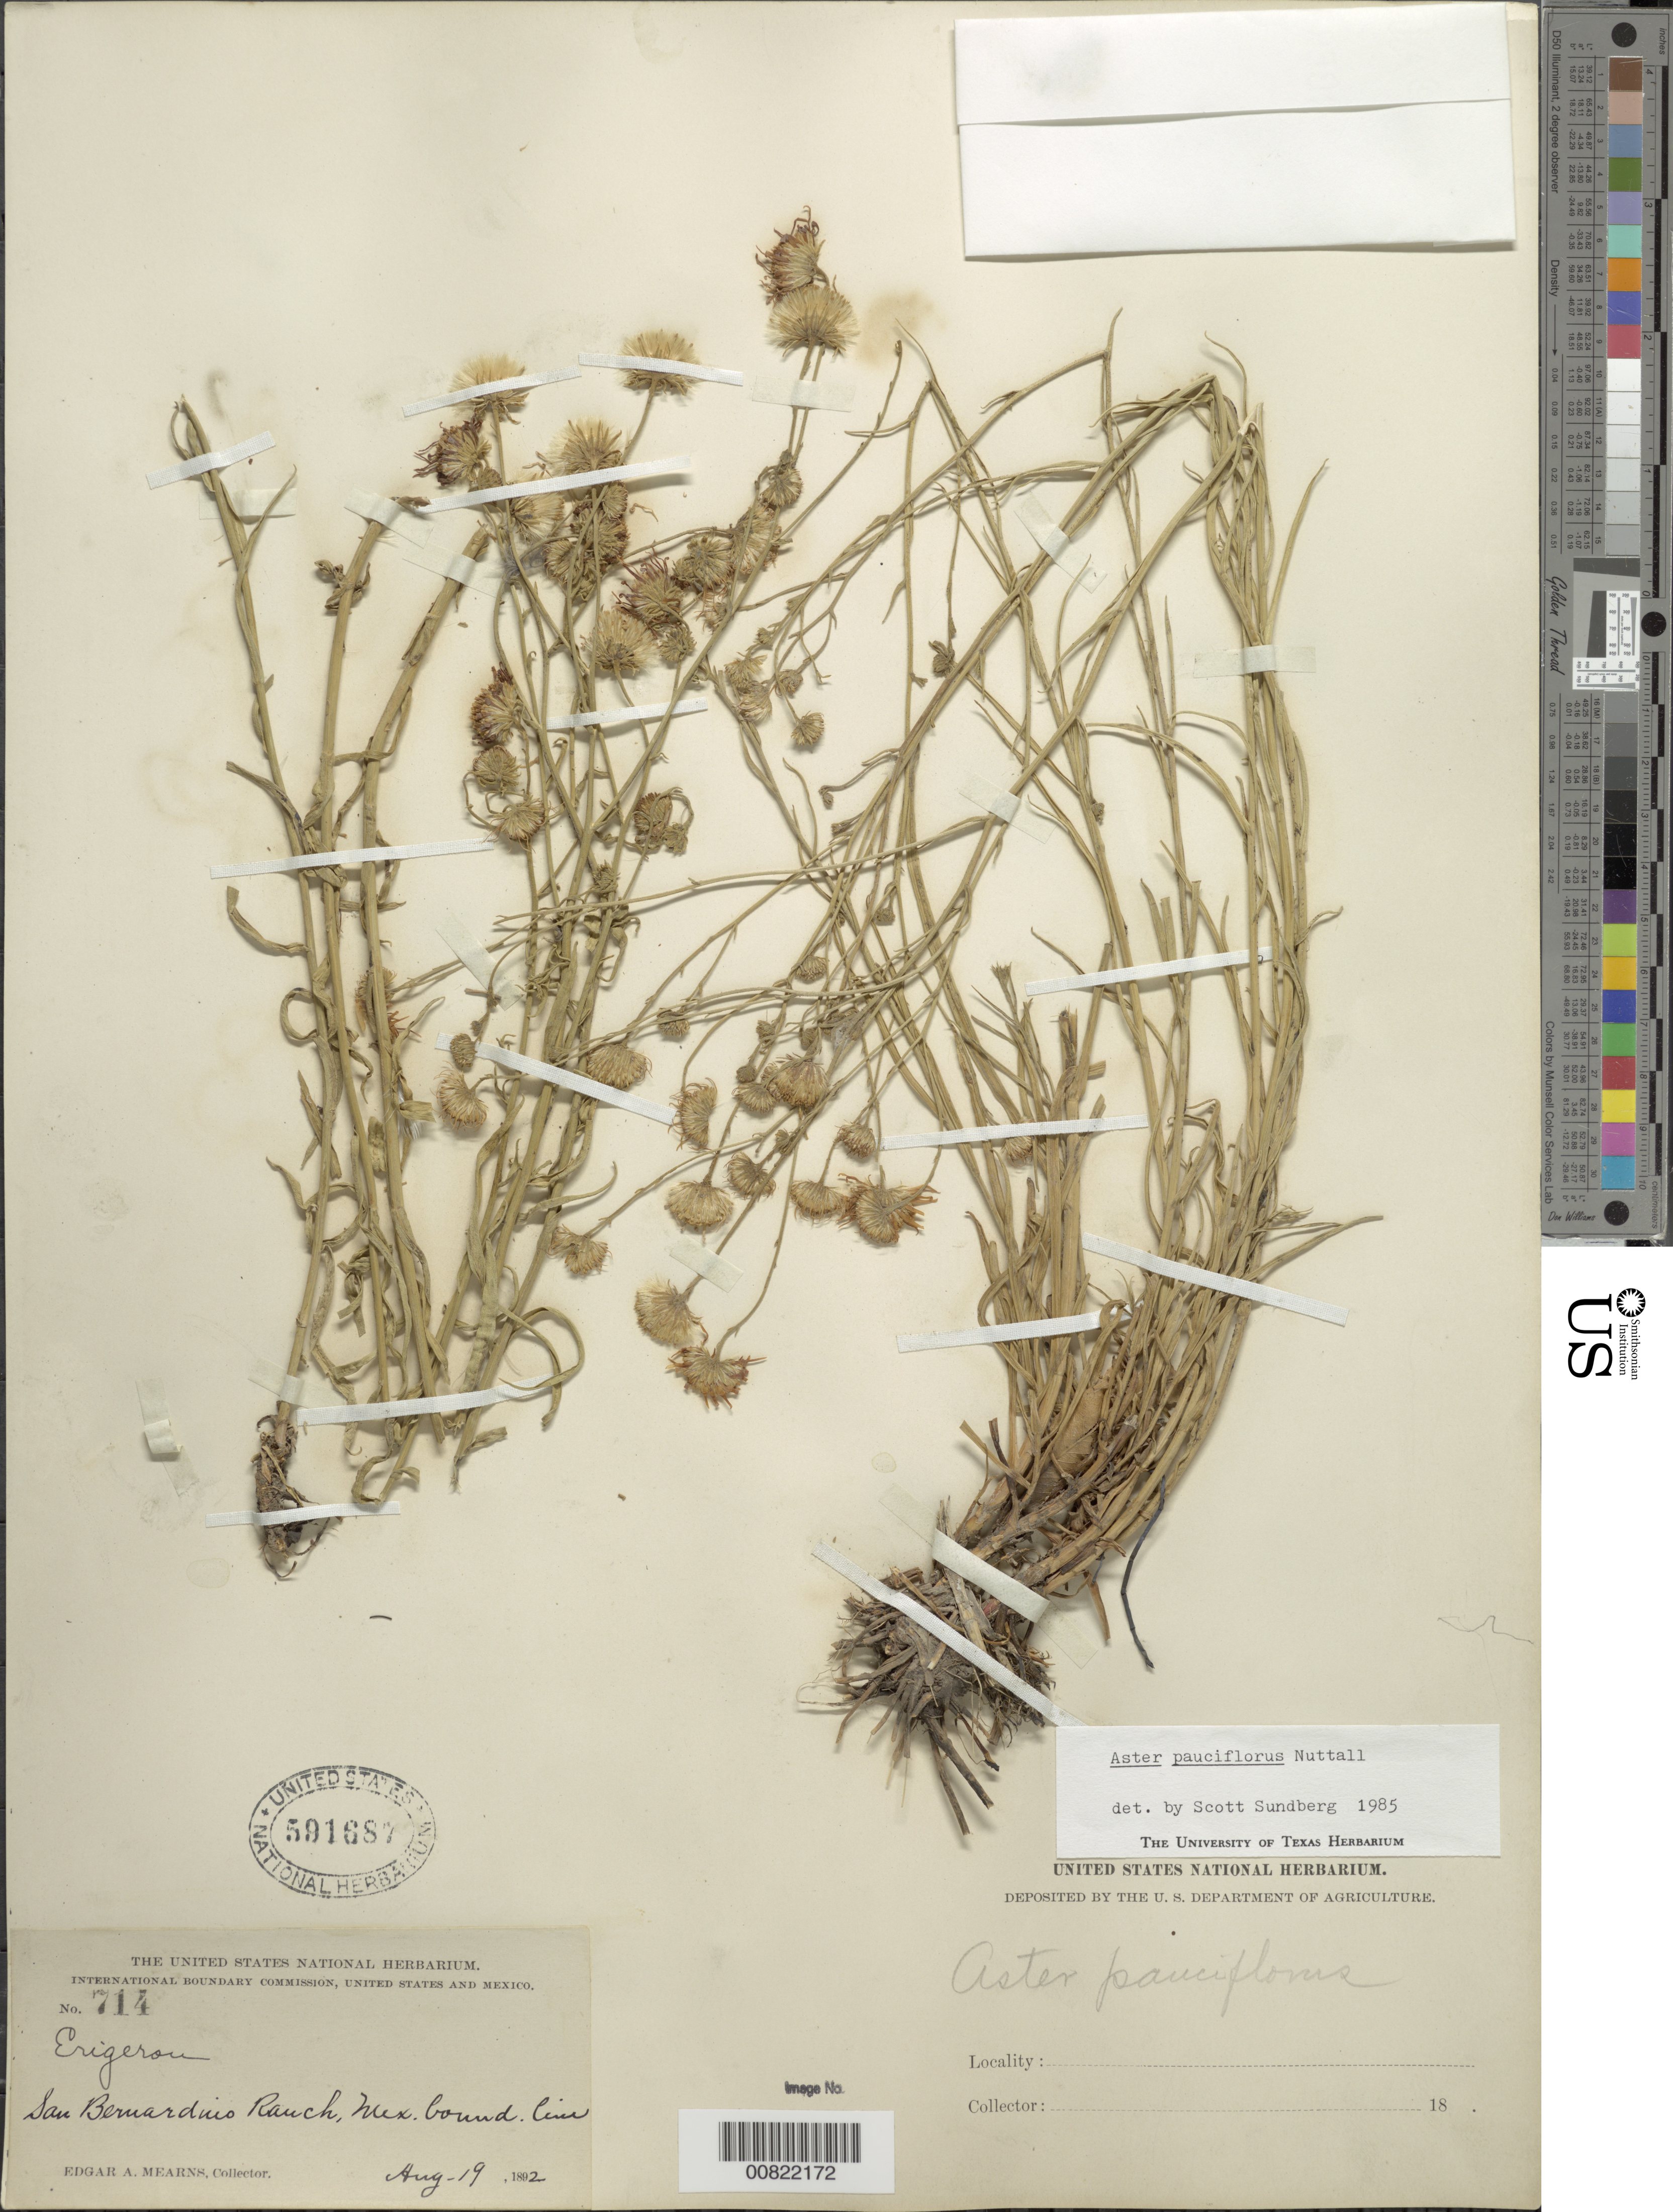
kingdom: Plantae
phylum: Tracheophyta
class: Magnoliopsida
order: Asterales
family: Asteraceae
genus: Almutaster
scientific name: Almutaster pauciflorus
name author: (Nutt.) Á. Löve & D. Löve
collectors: E. A. Mearns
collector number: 714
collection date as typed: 19 Aug 1892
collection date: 1892-08-19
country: United States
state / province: Arizona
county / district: Cochise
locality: San Bernardino Ranch, Mexican Boundary Line.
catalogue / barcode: US 591687